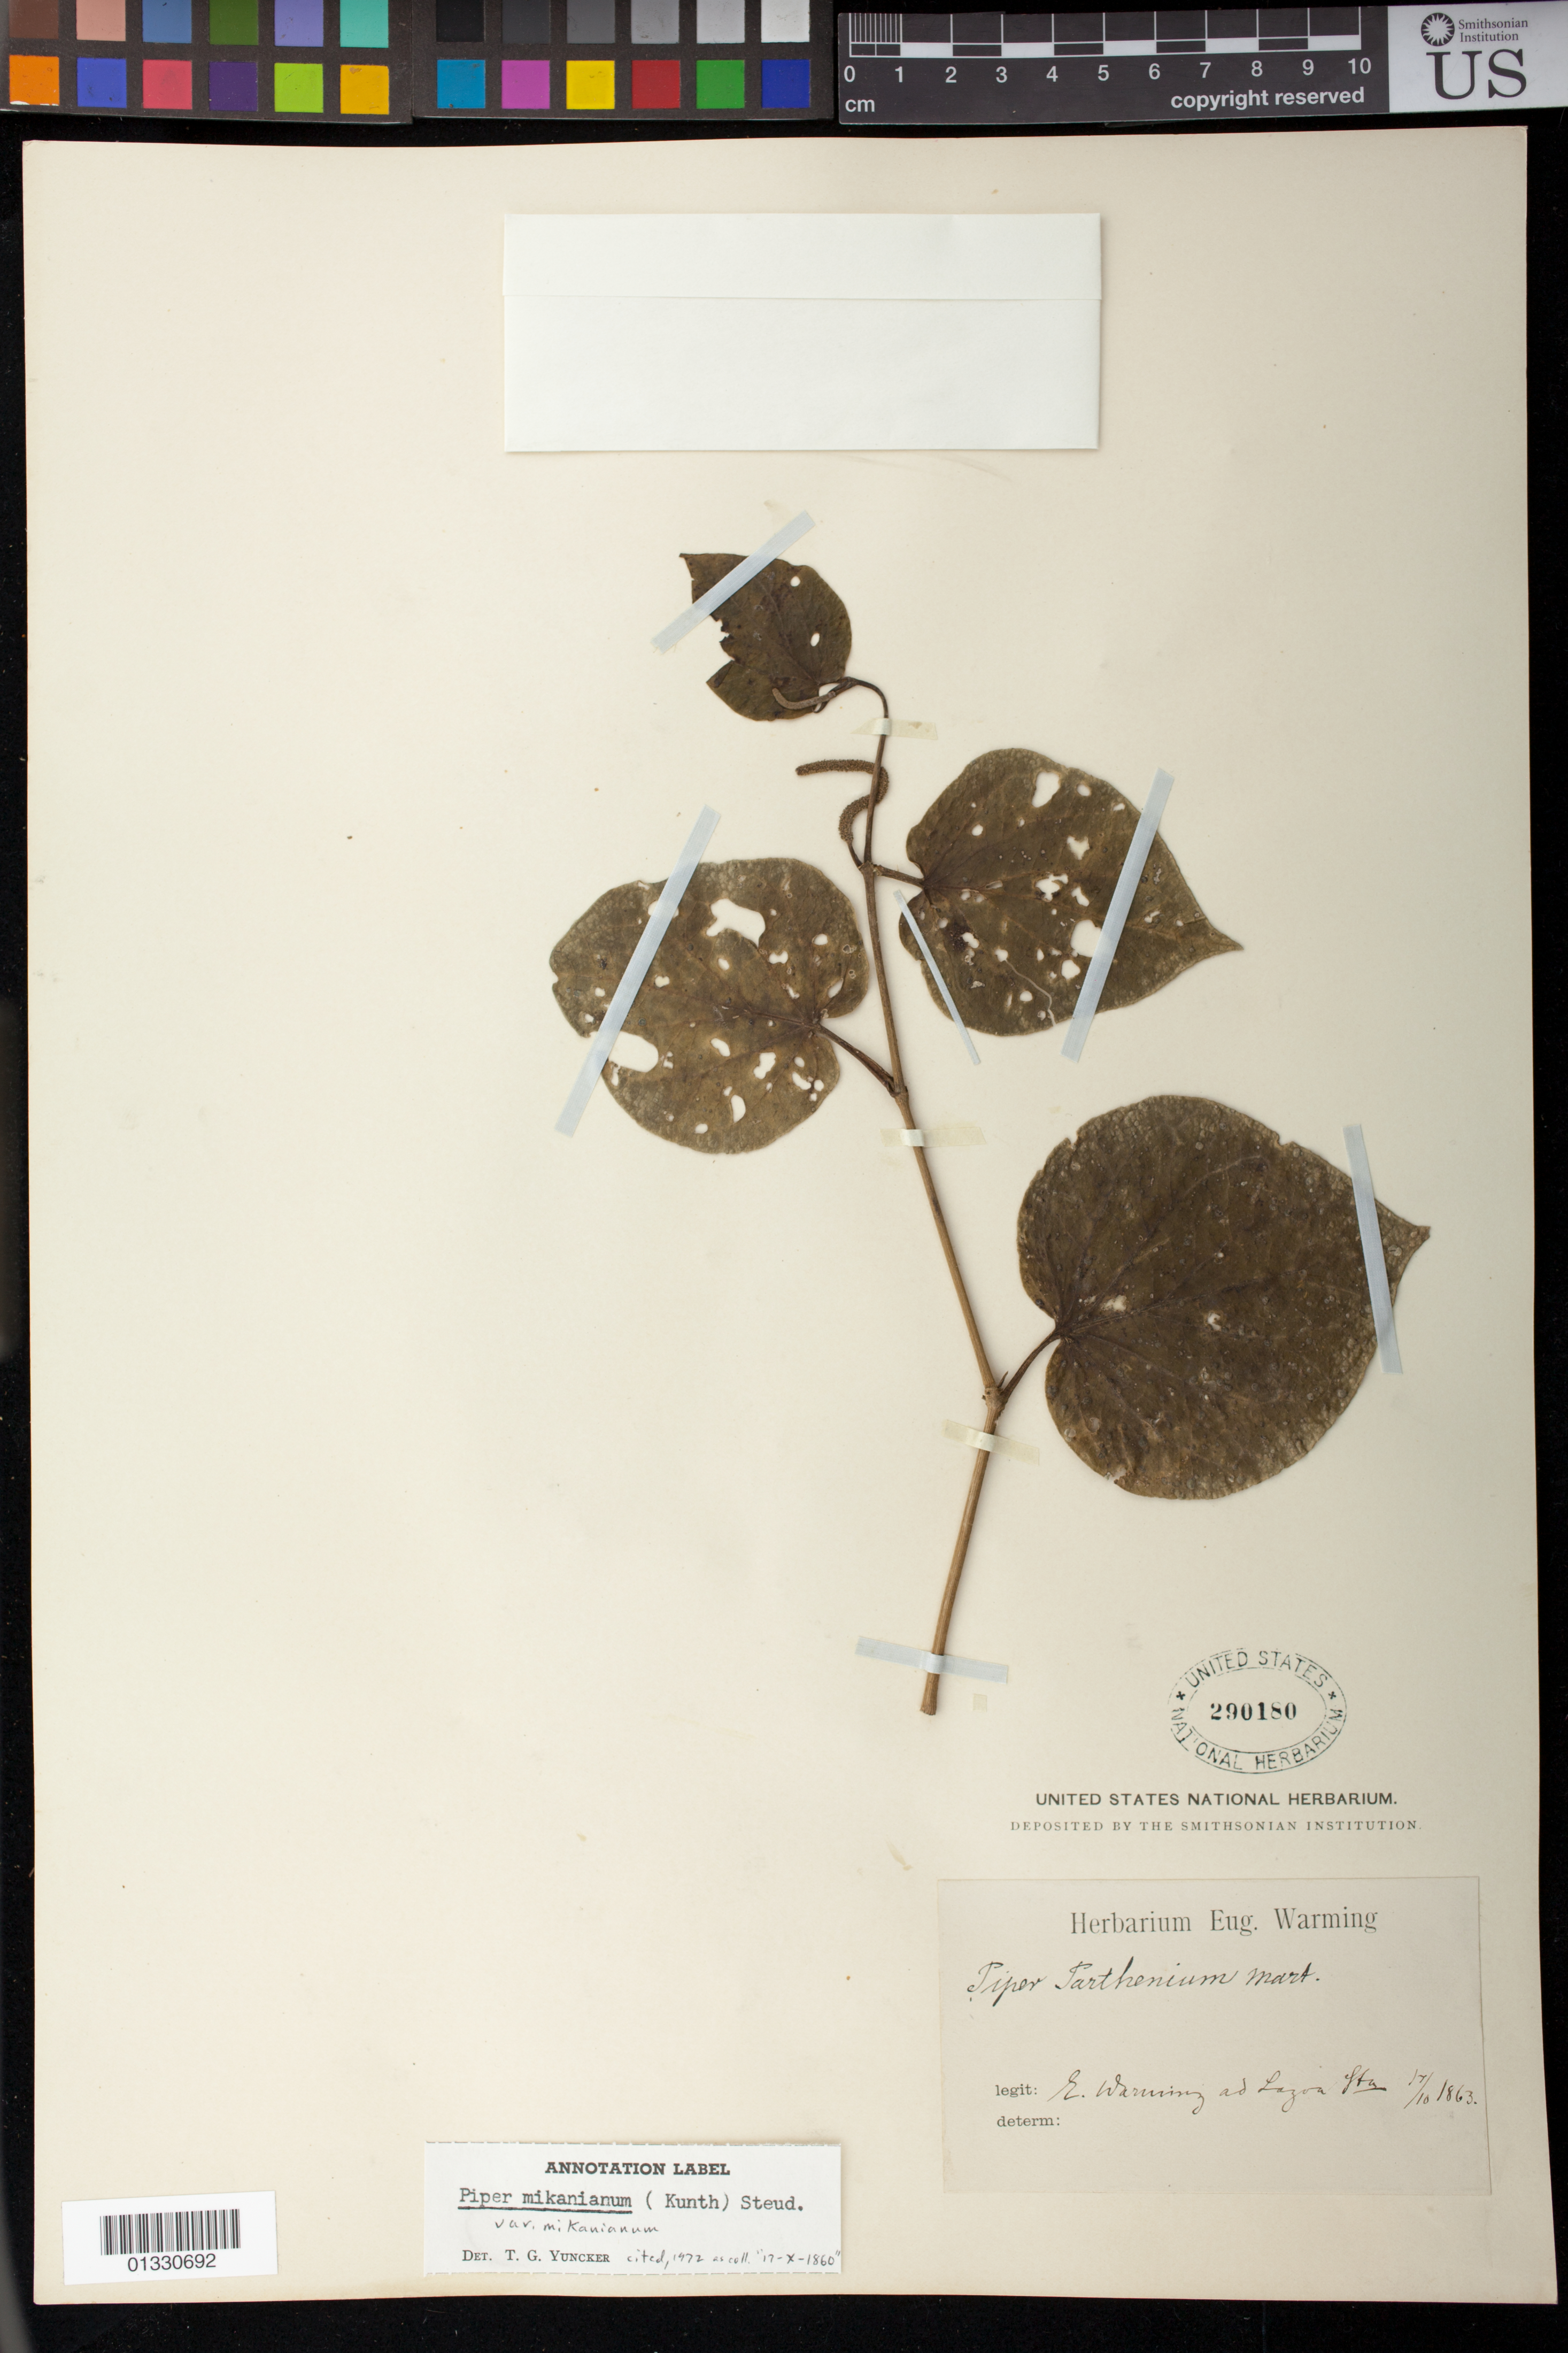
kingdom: Plantae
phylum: Tracheophyta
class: Magnoliopsida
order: Piperales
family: Piperaceae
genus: Piper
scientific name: Piper mikanianum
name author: Kunth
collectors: E. Warming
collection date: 1863-10-17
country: Brazil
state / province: Minas Gerais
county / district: Lagoa Santa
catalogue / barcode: US 290180